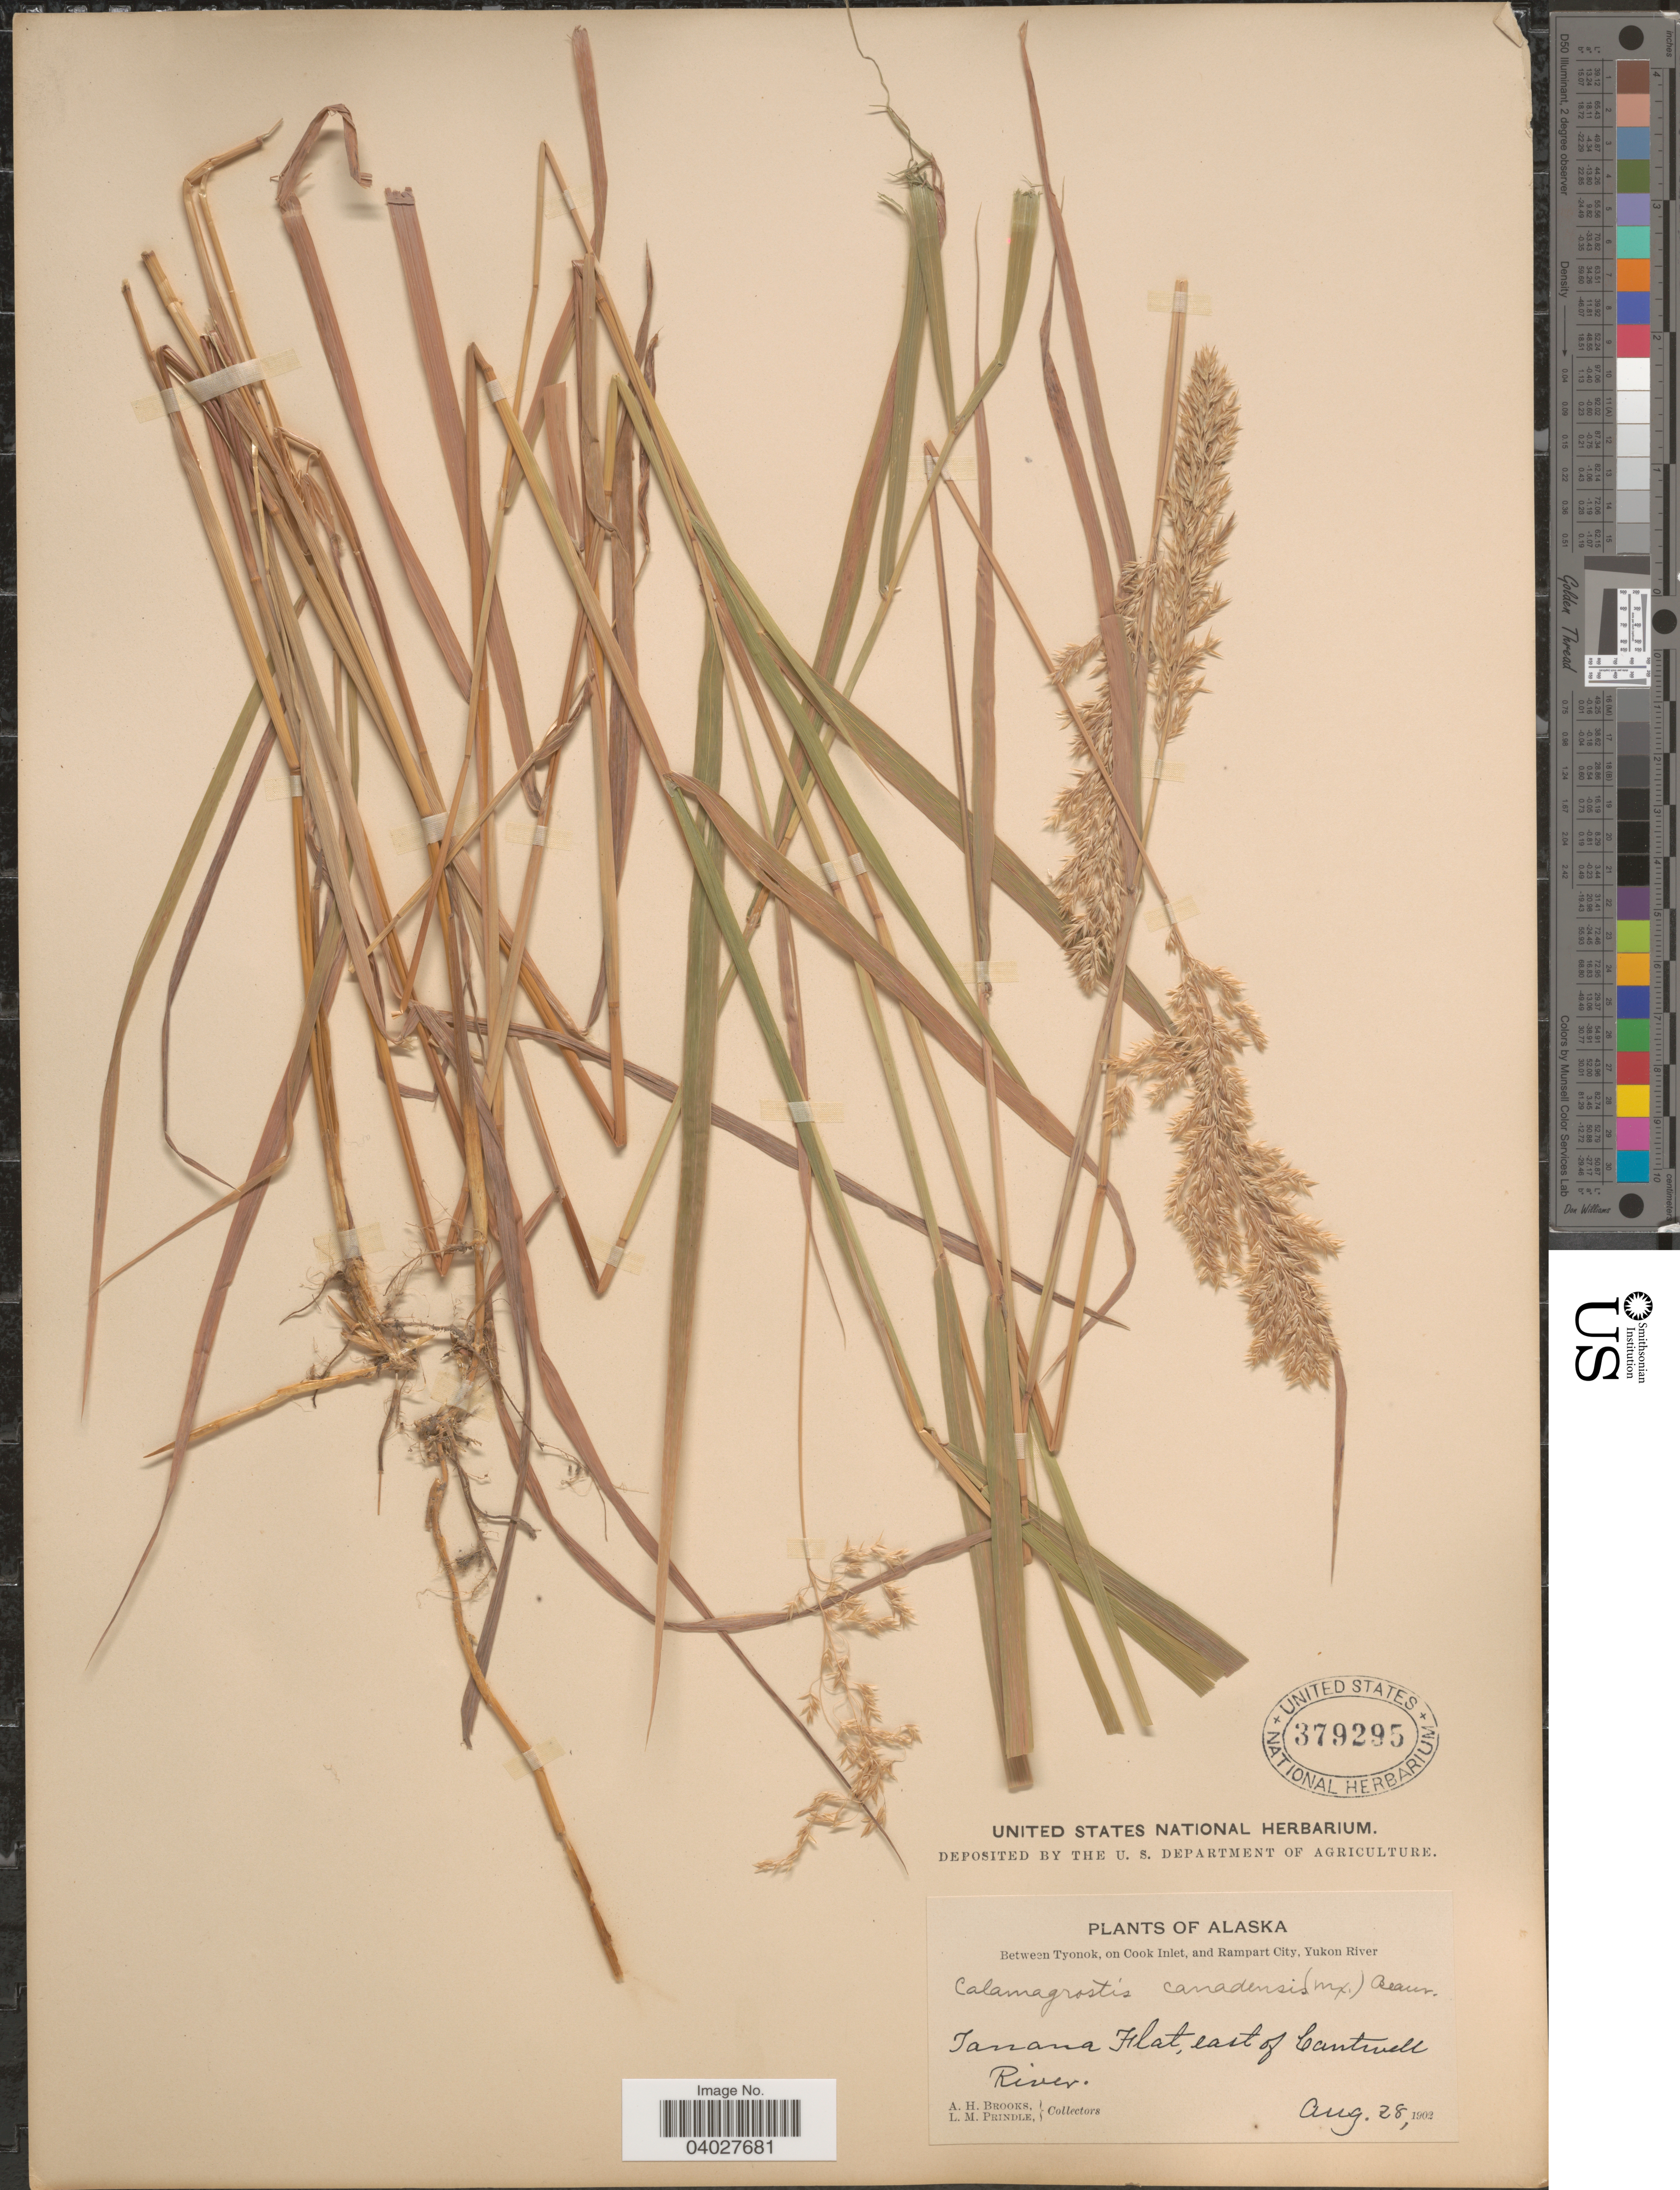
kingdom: Plantae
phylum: Tracheophyta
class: Liliopsida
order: Poales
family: Poaceae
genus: Calamagrostis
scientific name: Calamagrostis canadensis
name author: (Michx.) P. Beauv.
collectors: A. Brooks & L. Prindle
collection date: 1902-08-28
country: United States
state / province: Alaska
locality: Between Tyonok, on Cook Inlet, and Rampart City, Yukon River. Tanana Flat, east of Cantwell River.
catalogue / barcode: US 379295